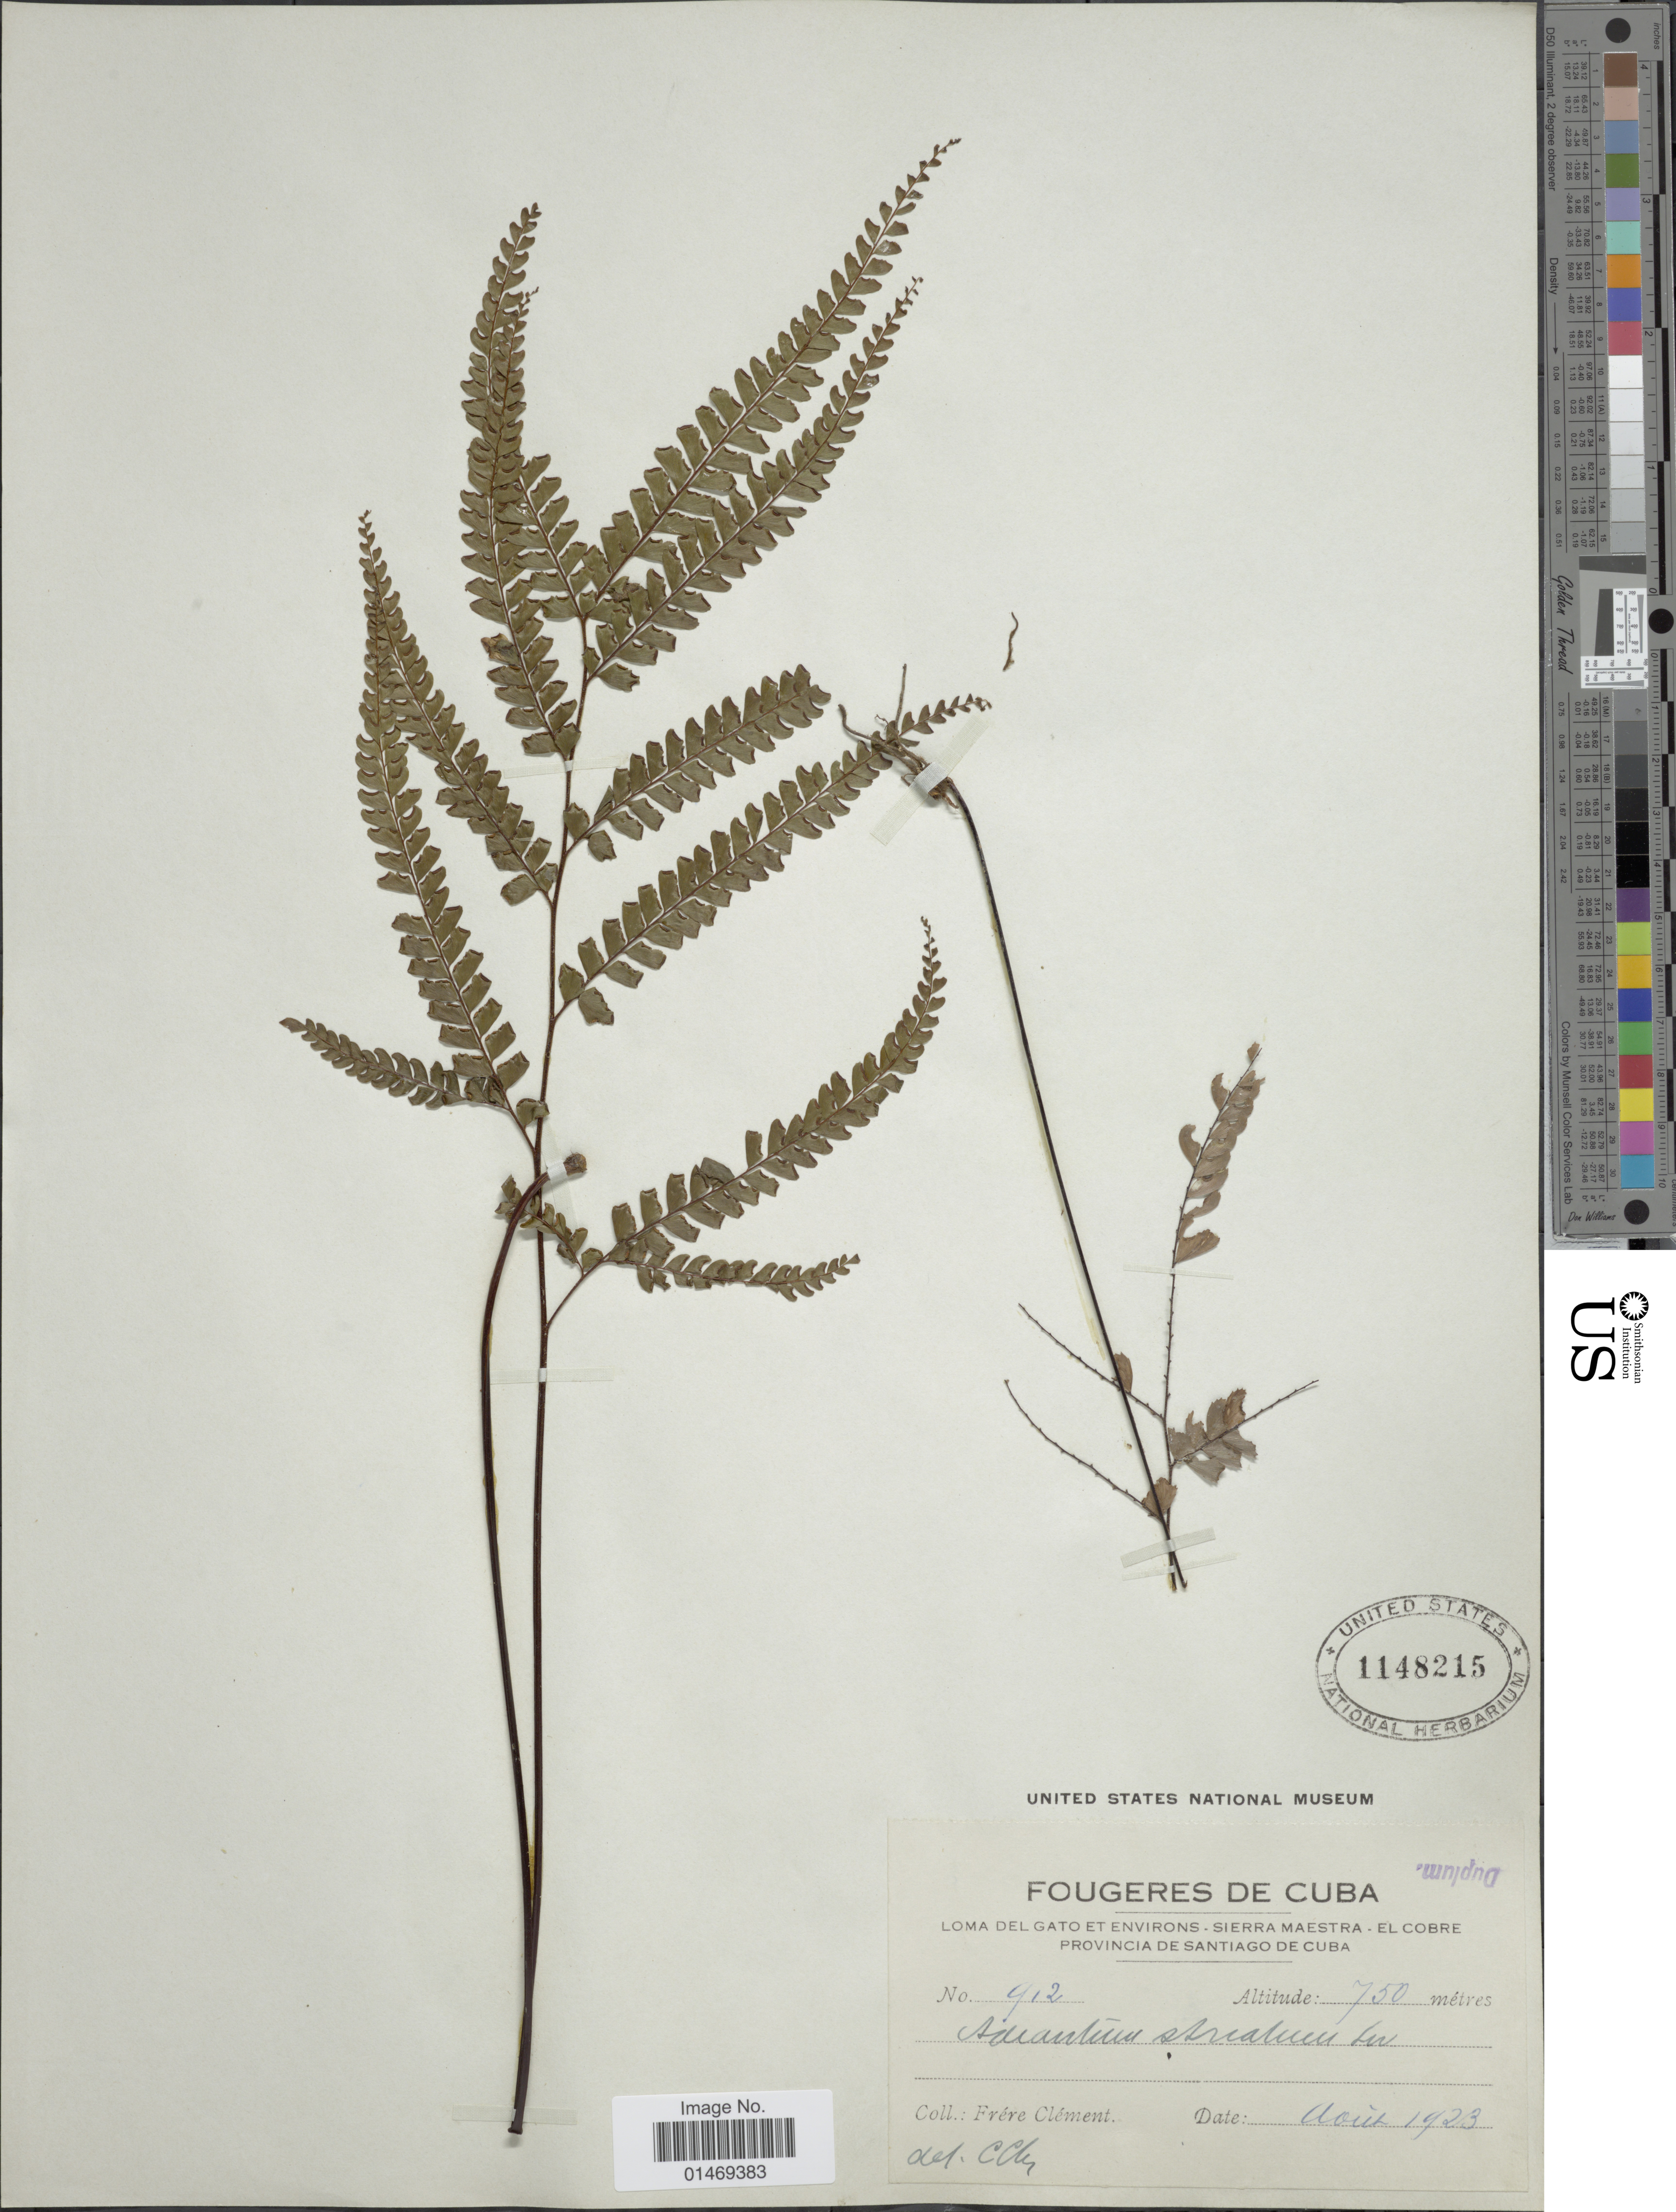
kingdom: Plantae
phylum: Tracheophyta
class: Polypodiopsida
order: Polypodiales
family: Pteridaceae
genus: Adiantum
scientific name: Adiantum pyramidale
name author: (L.) Willd.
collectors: B. Clement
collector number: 912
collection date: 1923-08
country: Cuba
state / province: Santiago de Cuba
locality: Loma Del Gato et environs, Sierra Maestra, El Cobre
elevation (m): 750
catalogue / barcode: US 1148215